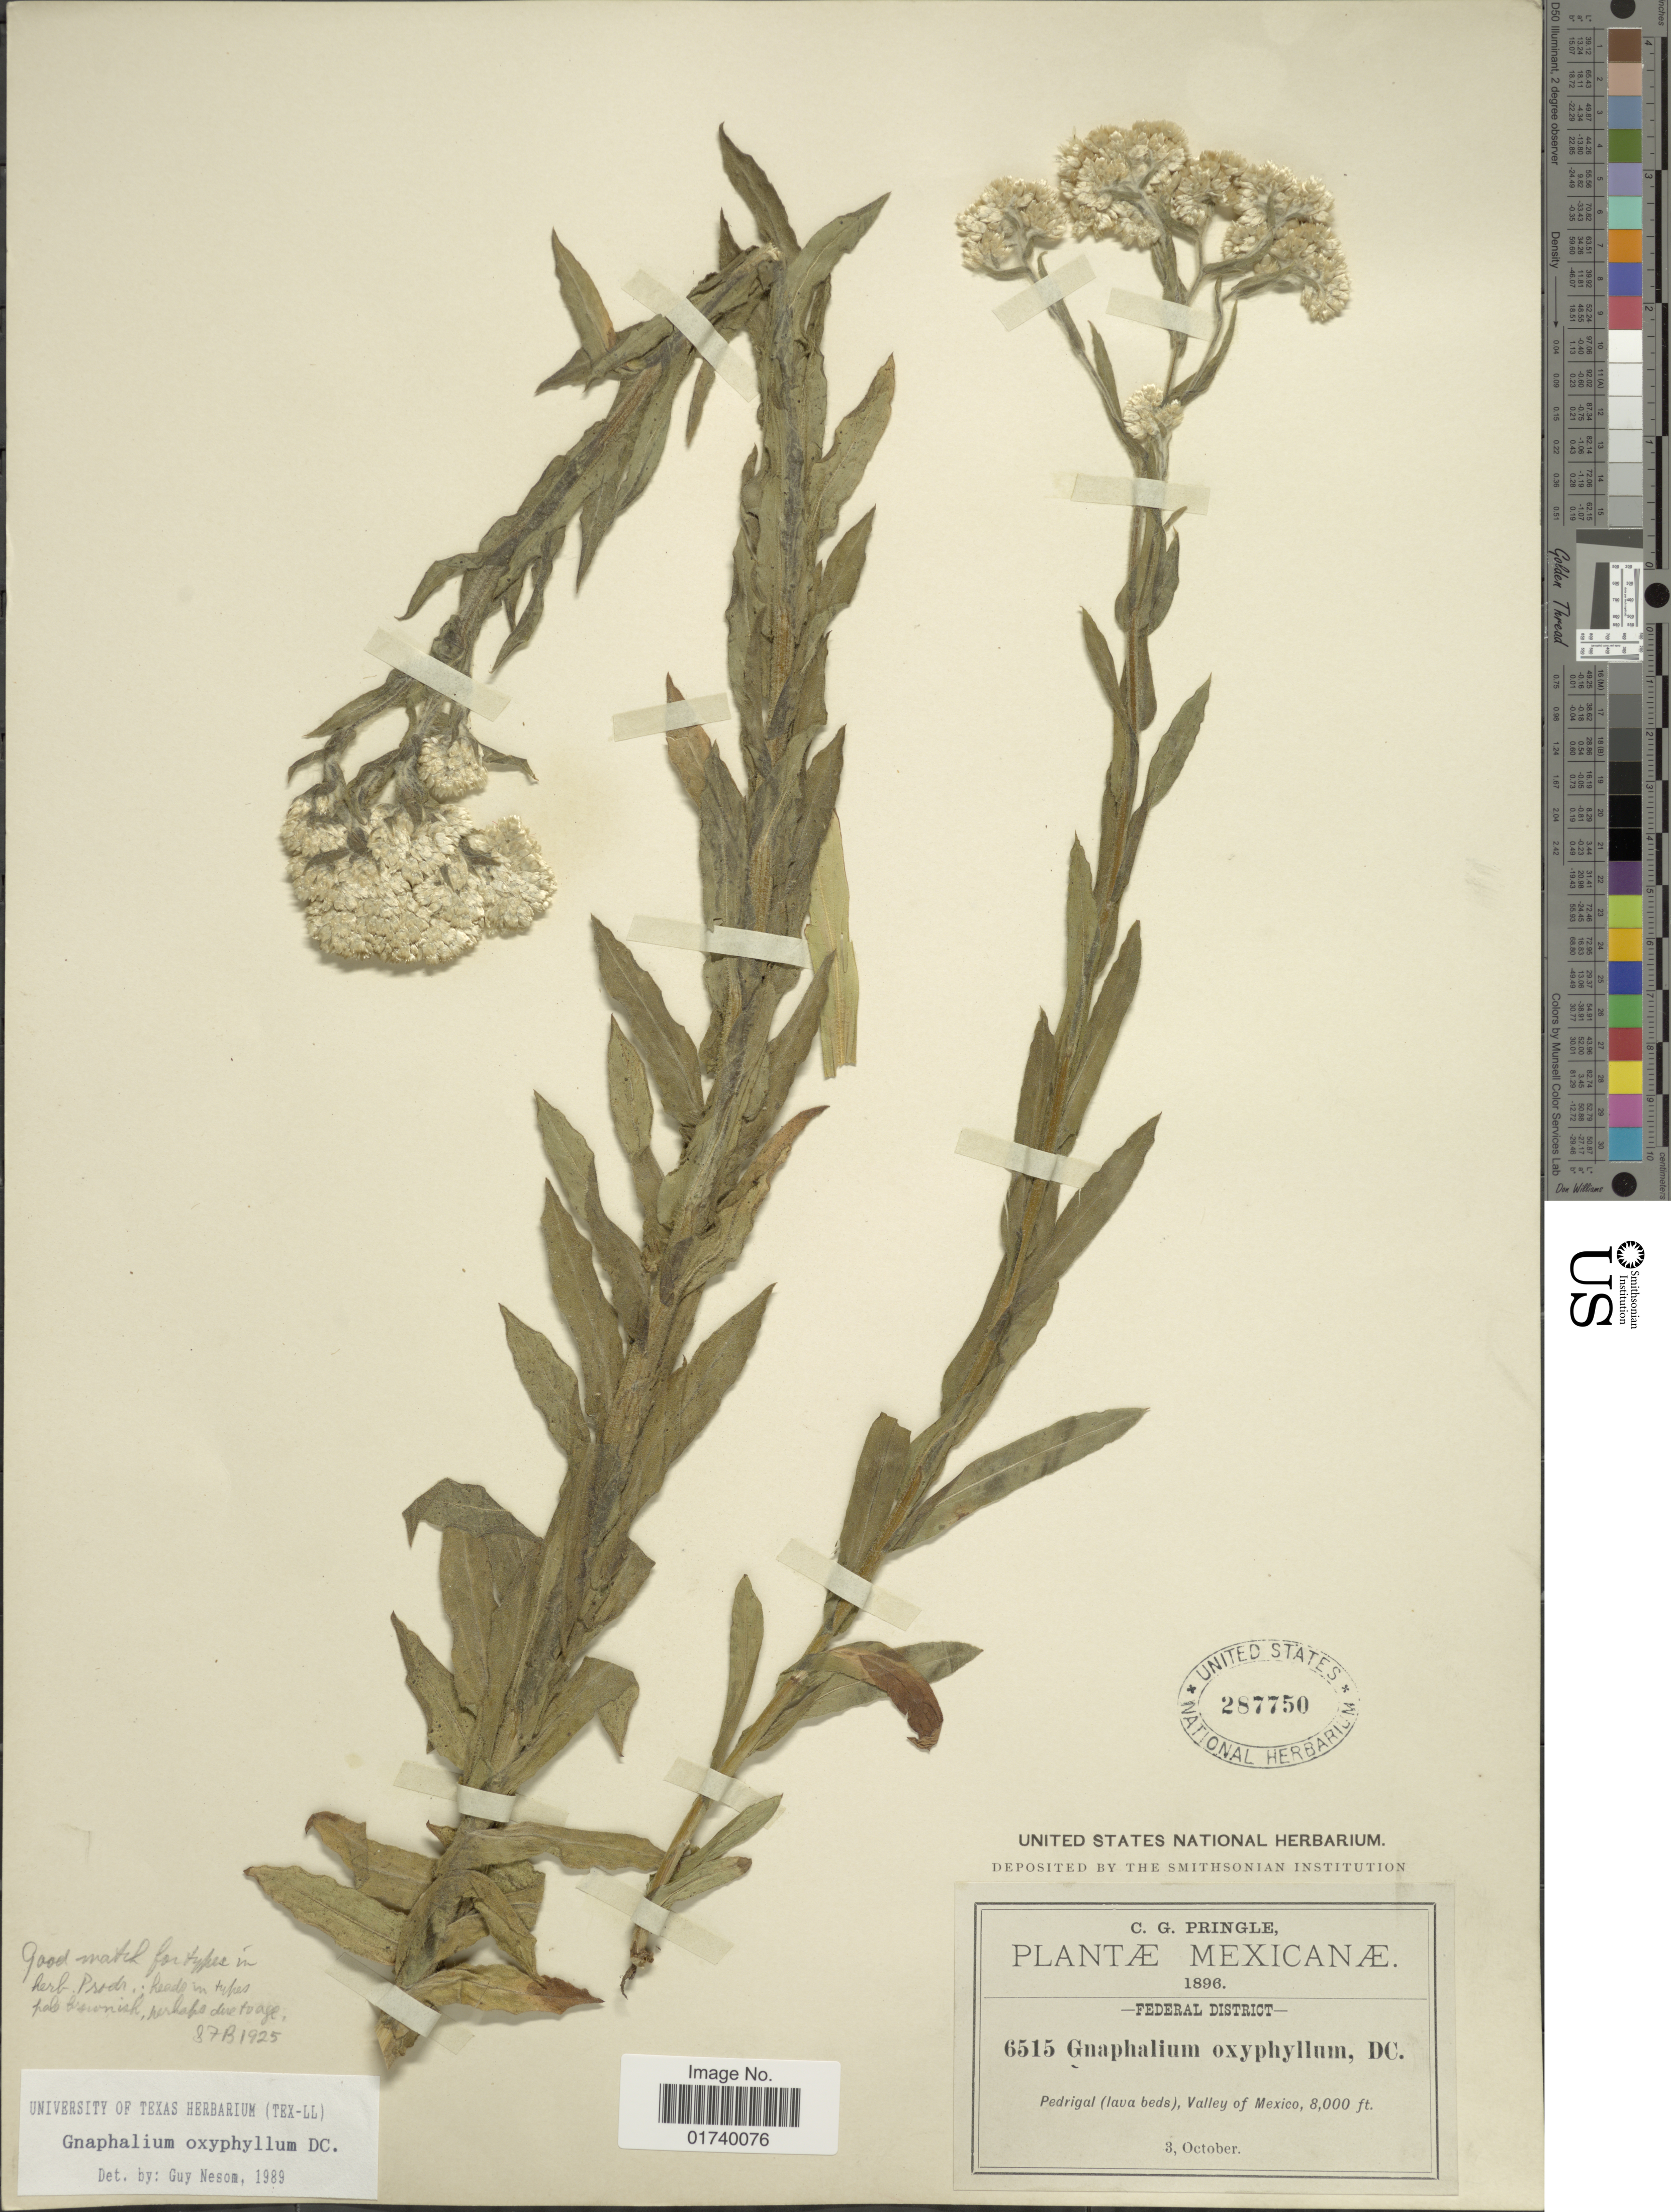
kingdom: Plantae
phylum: Tracheophyta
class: Magnoliopsida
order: Asterales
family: Asteraceae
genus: Pseudognaphalium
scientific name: Pseudognaphalium oxyphyllum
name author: (DC.) Kirp.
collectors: C. G. Pringle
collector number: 6515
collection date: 1896-10-03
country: Mexico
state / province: Distrito Federal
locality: Pedrigal ( Lava Beds ), Valley of Mexico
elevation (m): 2438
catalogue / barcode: US 287750